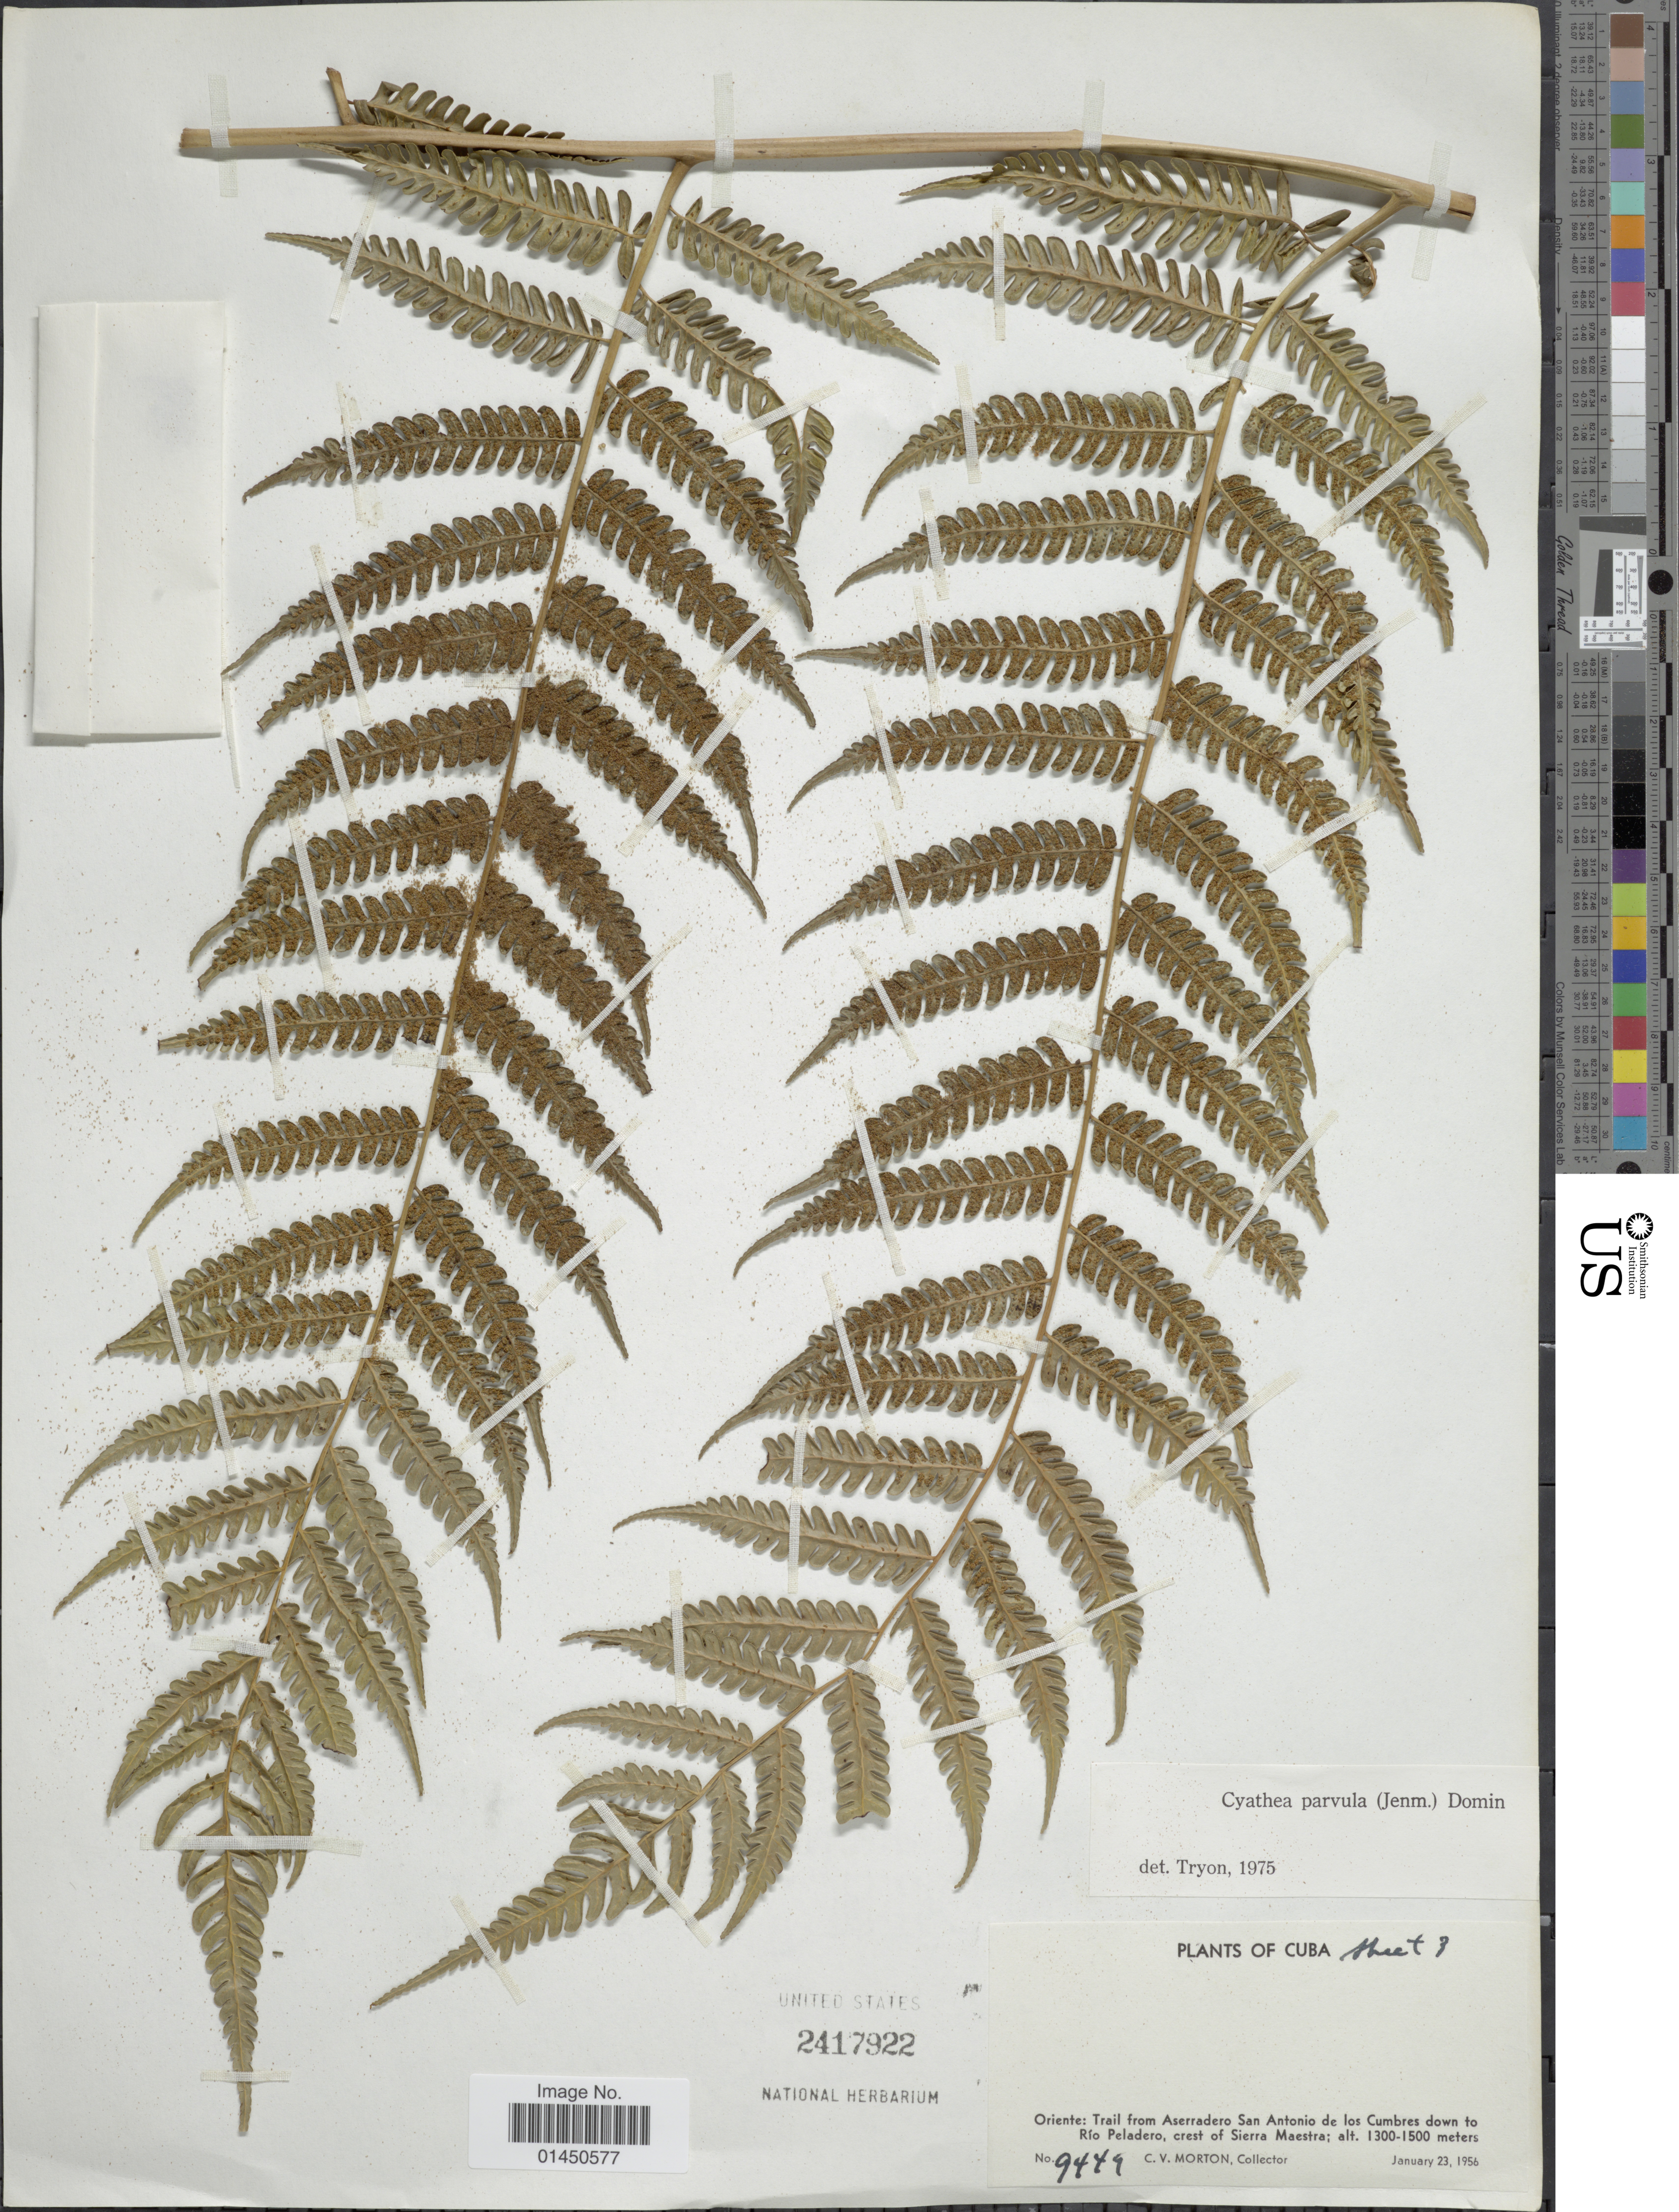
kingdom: Plantae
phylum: Tracheophyta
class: Polypodiopsida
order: Cyatheales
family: Cyatheaceae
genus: Cyathea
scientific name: Cyathea parvula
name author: (Jenman) Domin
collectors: C. V. Morton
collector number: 9449*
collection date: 1956-01-23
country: Cuba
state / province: Oriente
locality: Trail from Aserradero San Antonio de los Cumbres down to Rio Peladero, crest of Sierra Maestra.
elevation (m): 1300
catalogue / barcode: US 2417922